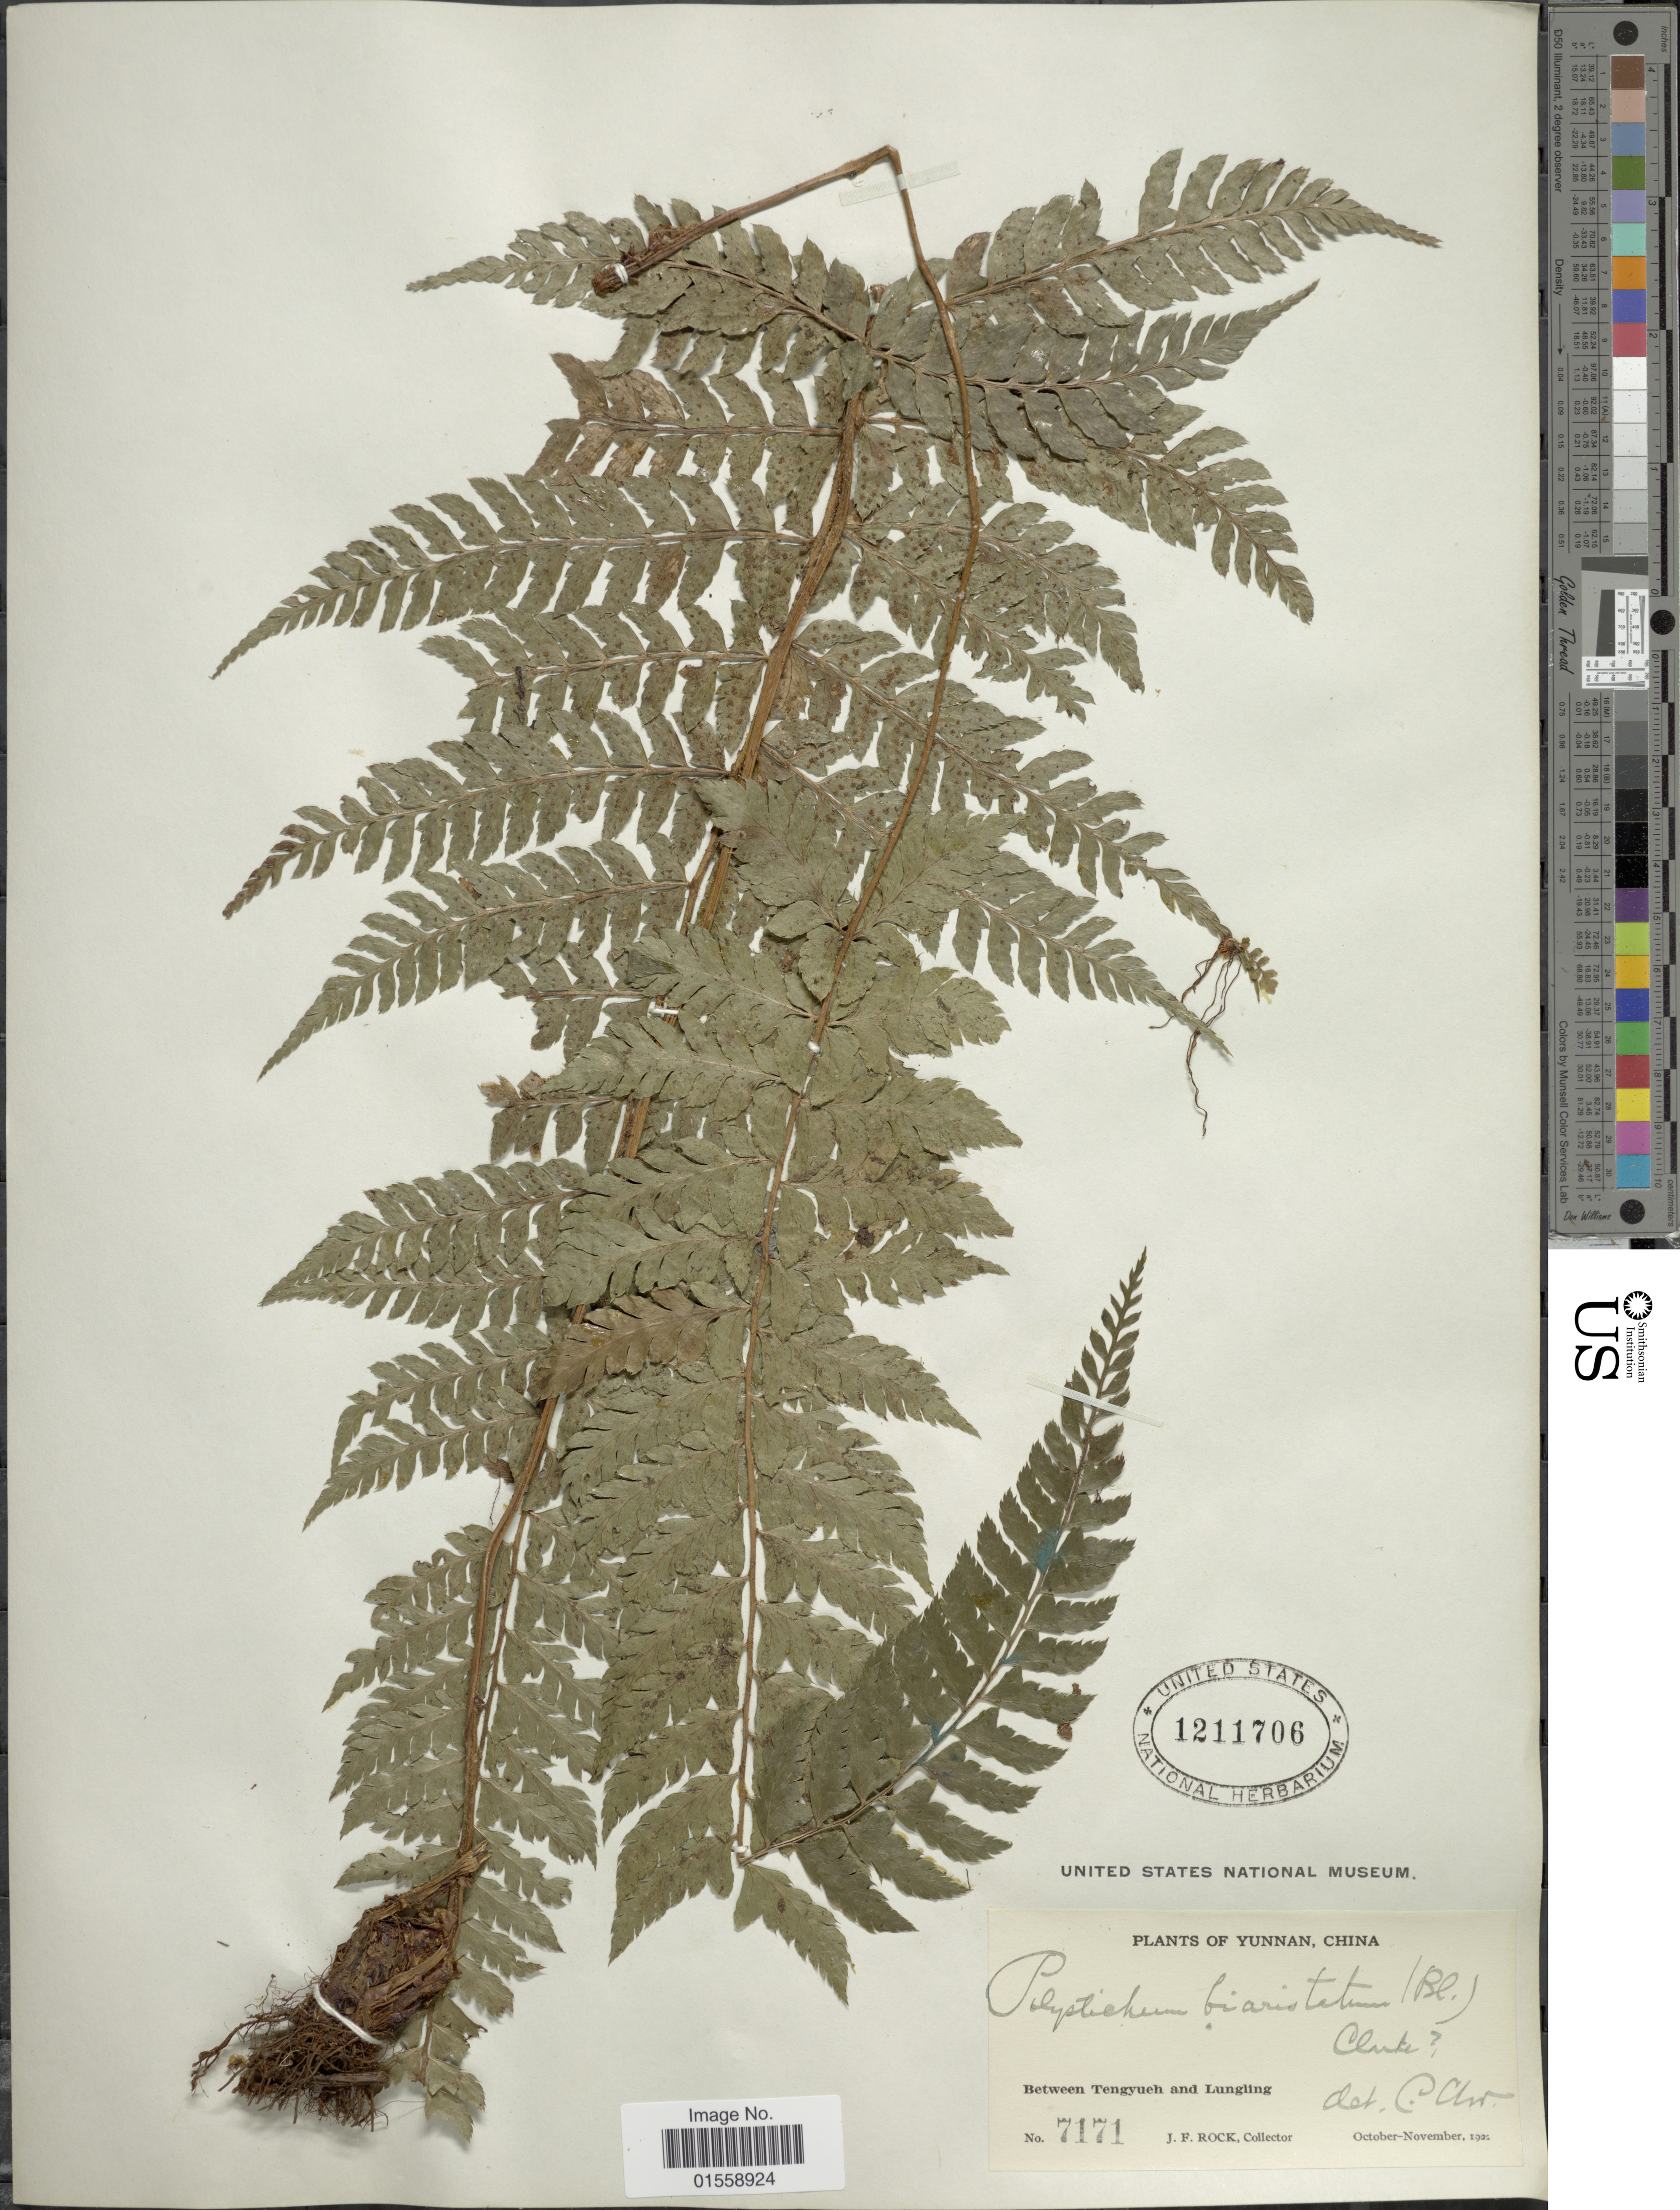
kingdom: Plantae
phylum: Tracheophyta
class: Polypodiopsida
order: Polypodiales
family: Dryopteridaceae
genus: Polystichum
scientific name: Polystichum biaristatum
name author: (Blume) T. Moore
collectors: J. Rock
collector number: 7171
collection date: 1922-10/1922-11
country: China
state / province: Yunnan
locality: Between Tengyuen and Lungling.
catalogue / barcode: US 1211706